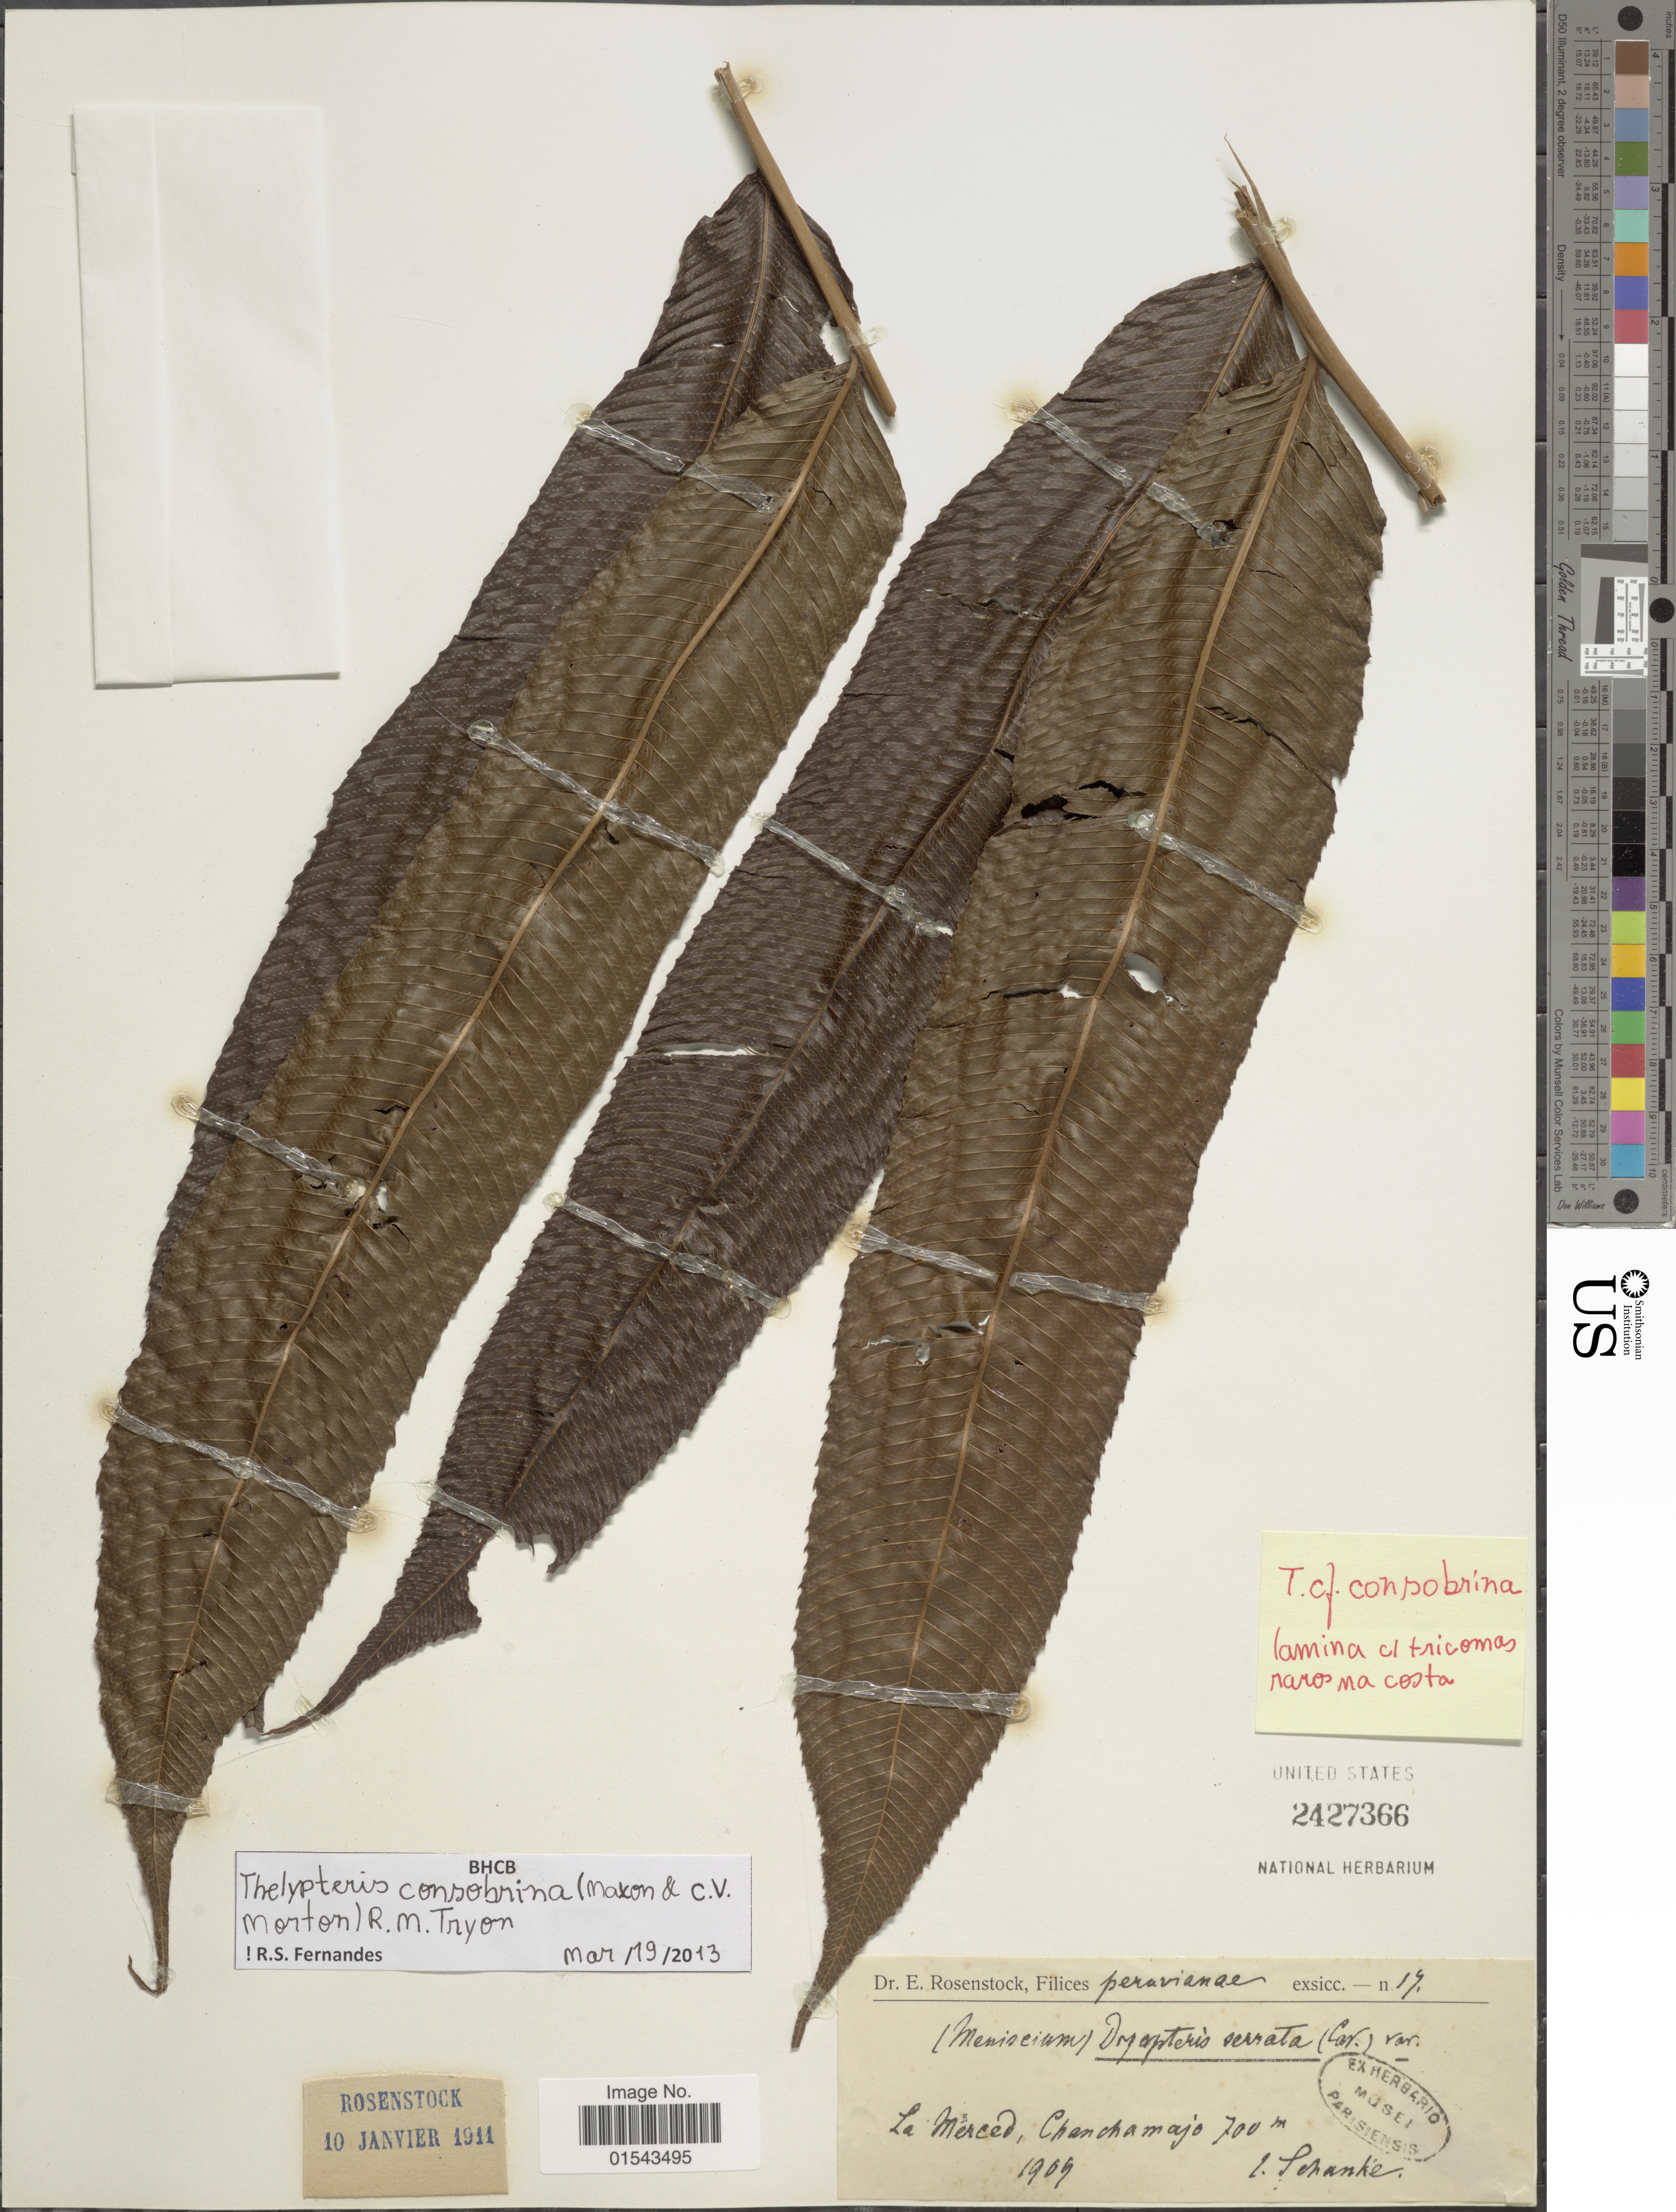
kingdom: Plantae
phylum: Tracheophyta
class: Polypodiopsida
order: Polypodiales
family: Thelypteridaceae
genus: Meniscium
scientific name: Meniscium consobrinum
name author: (Maxon & C.V. Morton) Pic. Serm.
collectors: Schunke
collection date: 1909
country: Peru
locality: La Merced, Chanchamajo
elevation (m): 700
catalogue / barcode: US 2427366